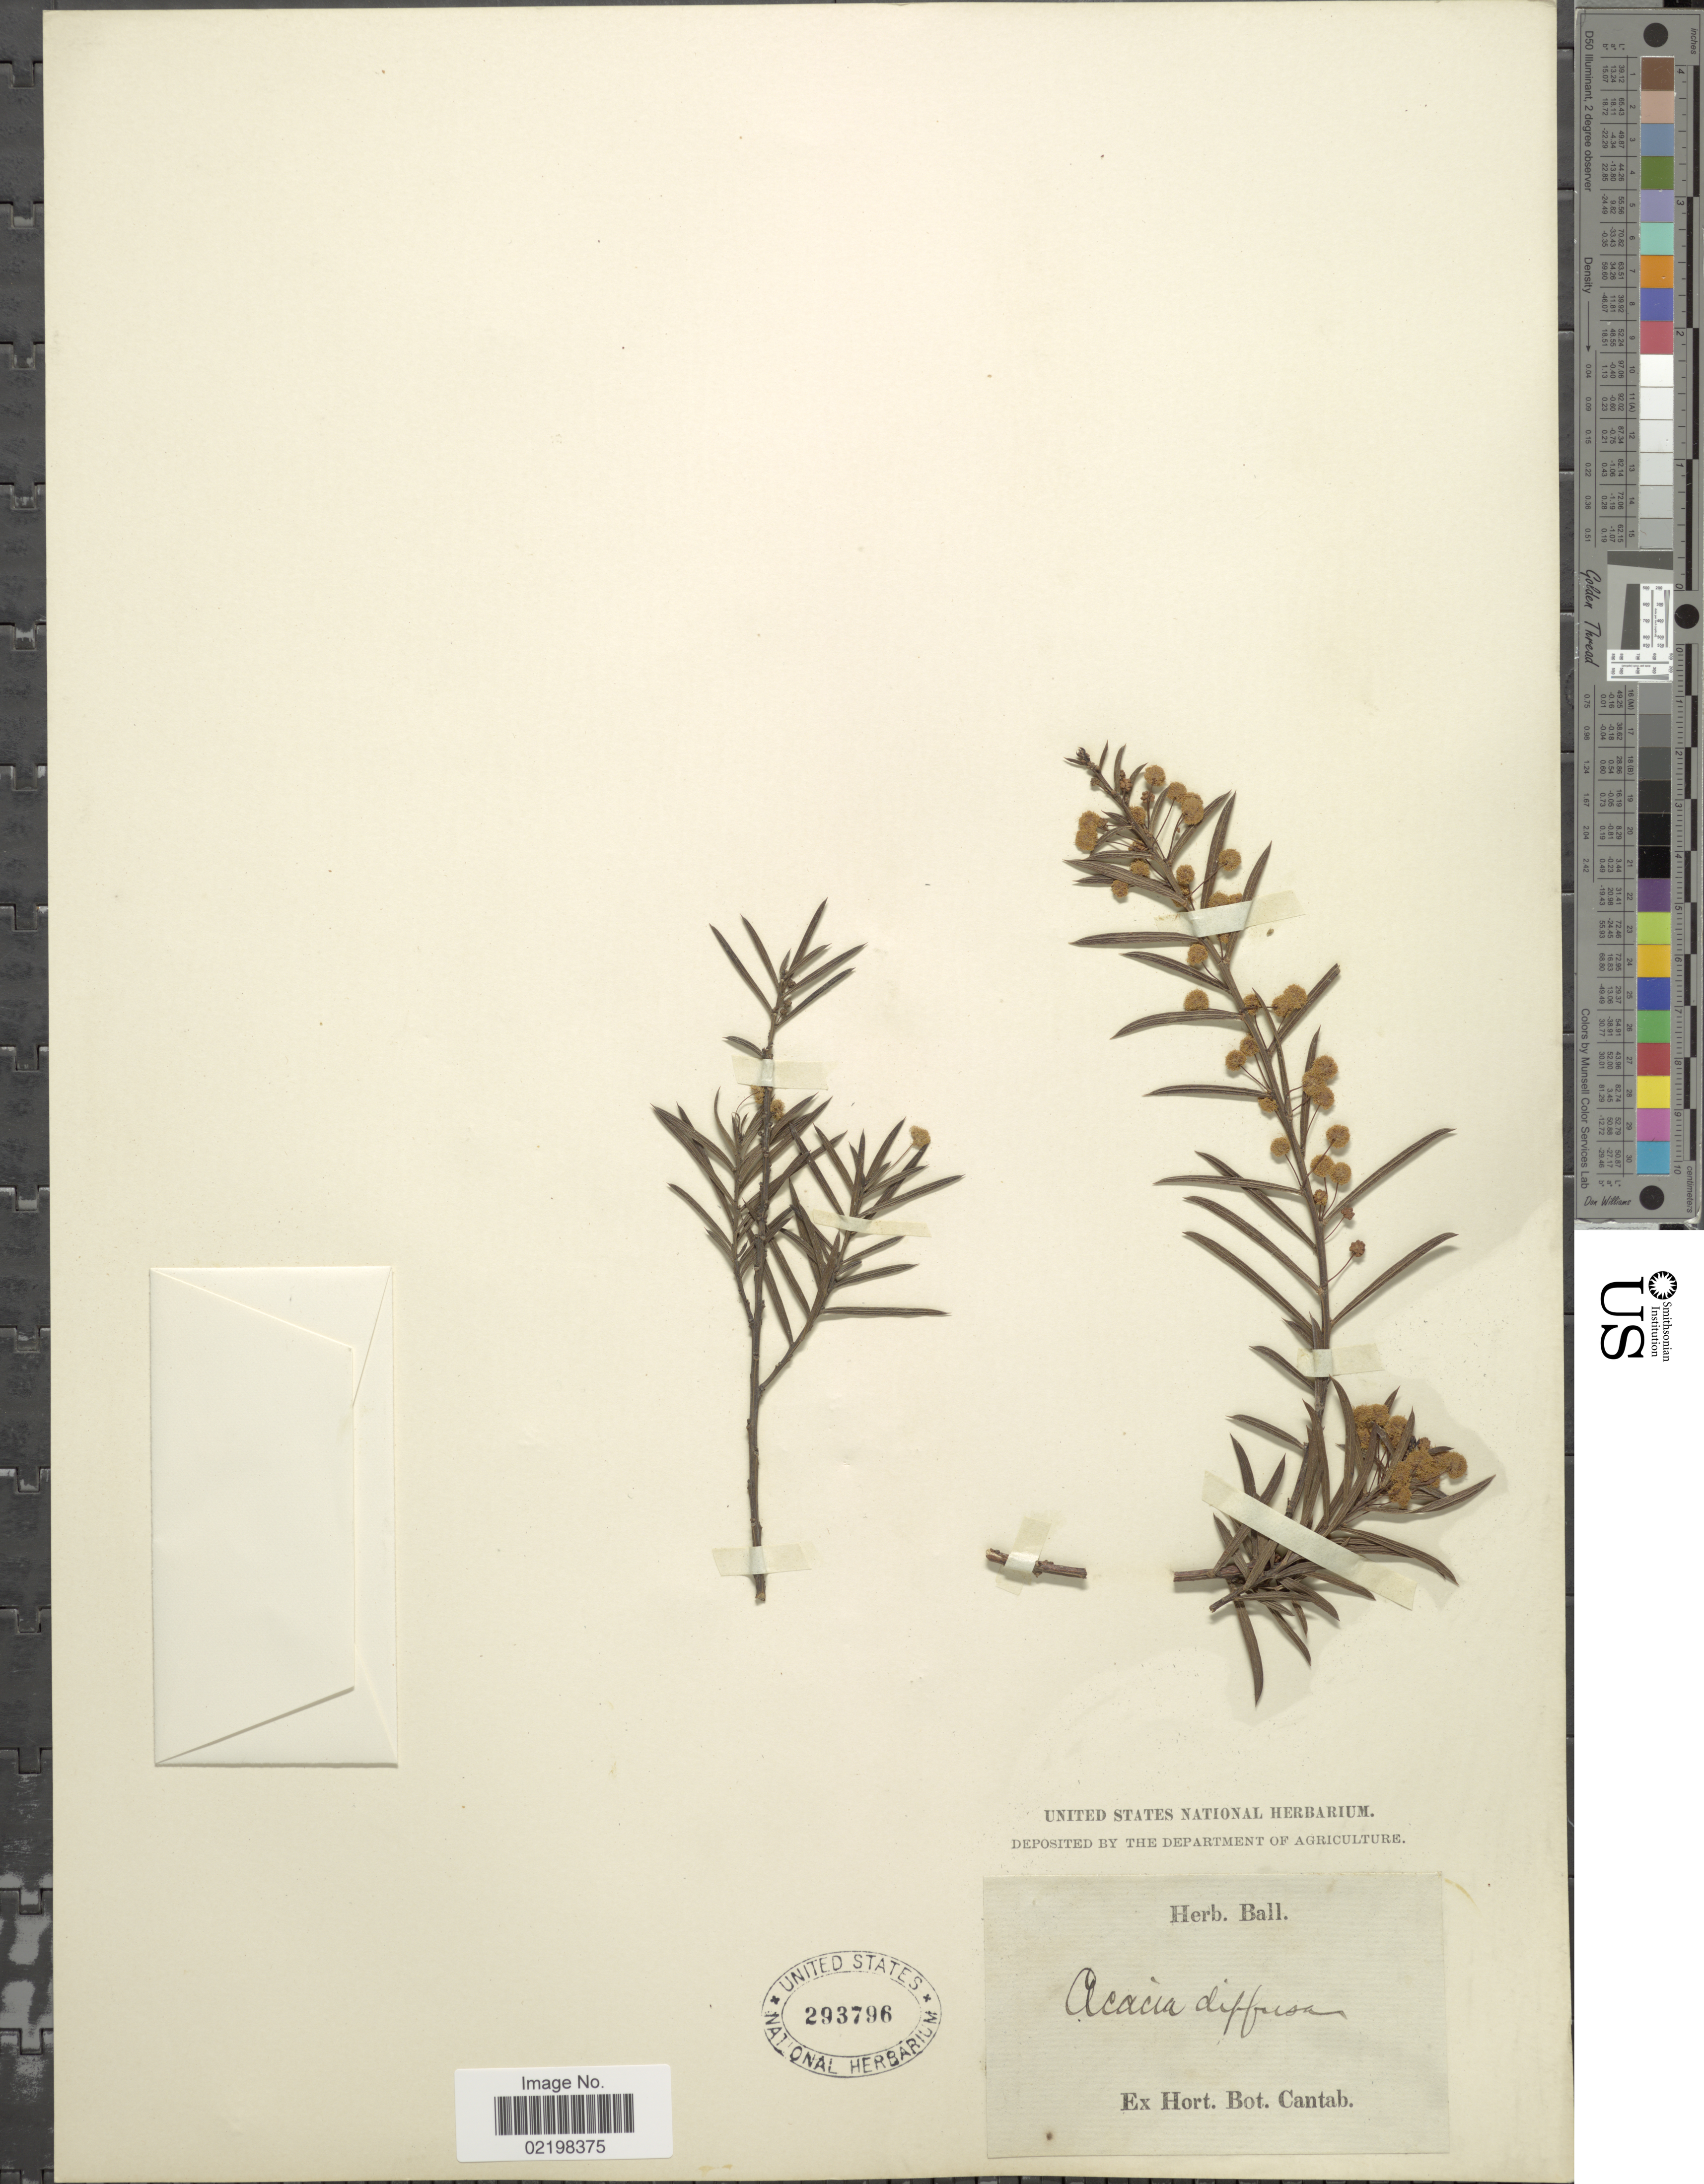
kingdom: Plantae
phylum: Tracheophyta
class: Magnoliopsida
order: Fabales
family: Fabaceae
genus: Acacia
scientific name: Acacia diffusa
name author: Lindl.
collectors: ex herb. Ball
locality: Hort. Bot. Cantab. [unsure placement]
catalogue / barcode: US 293796